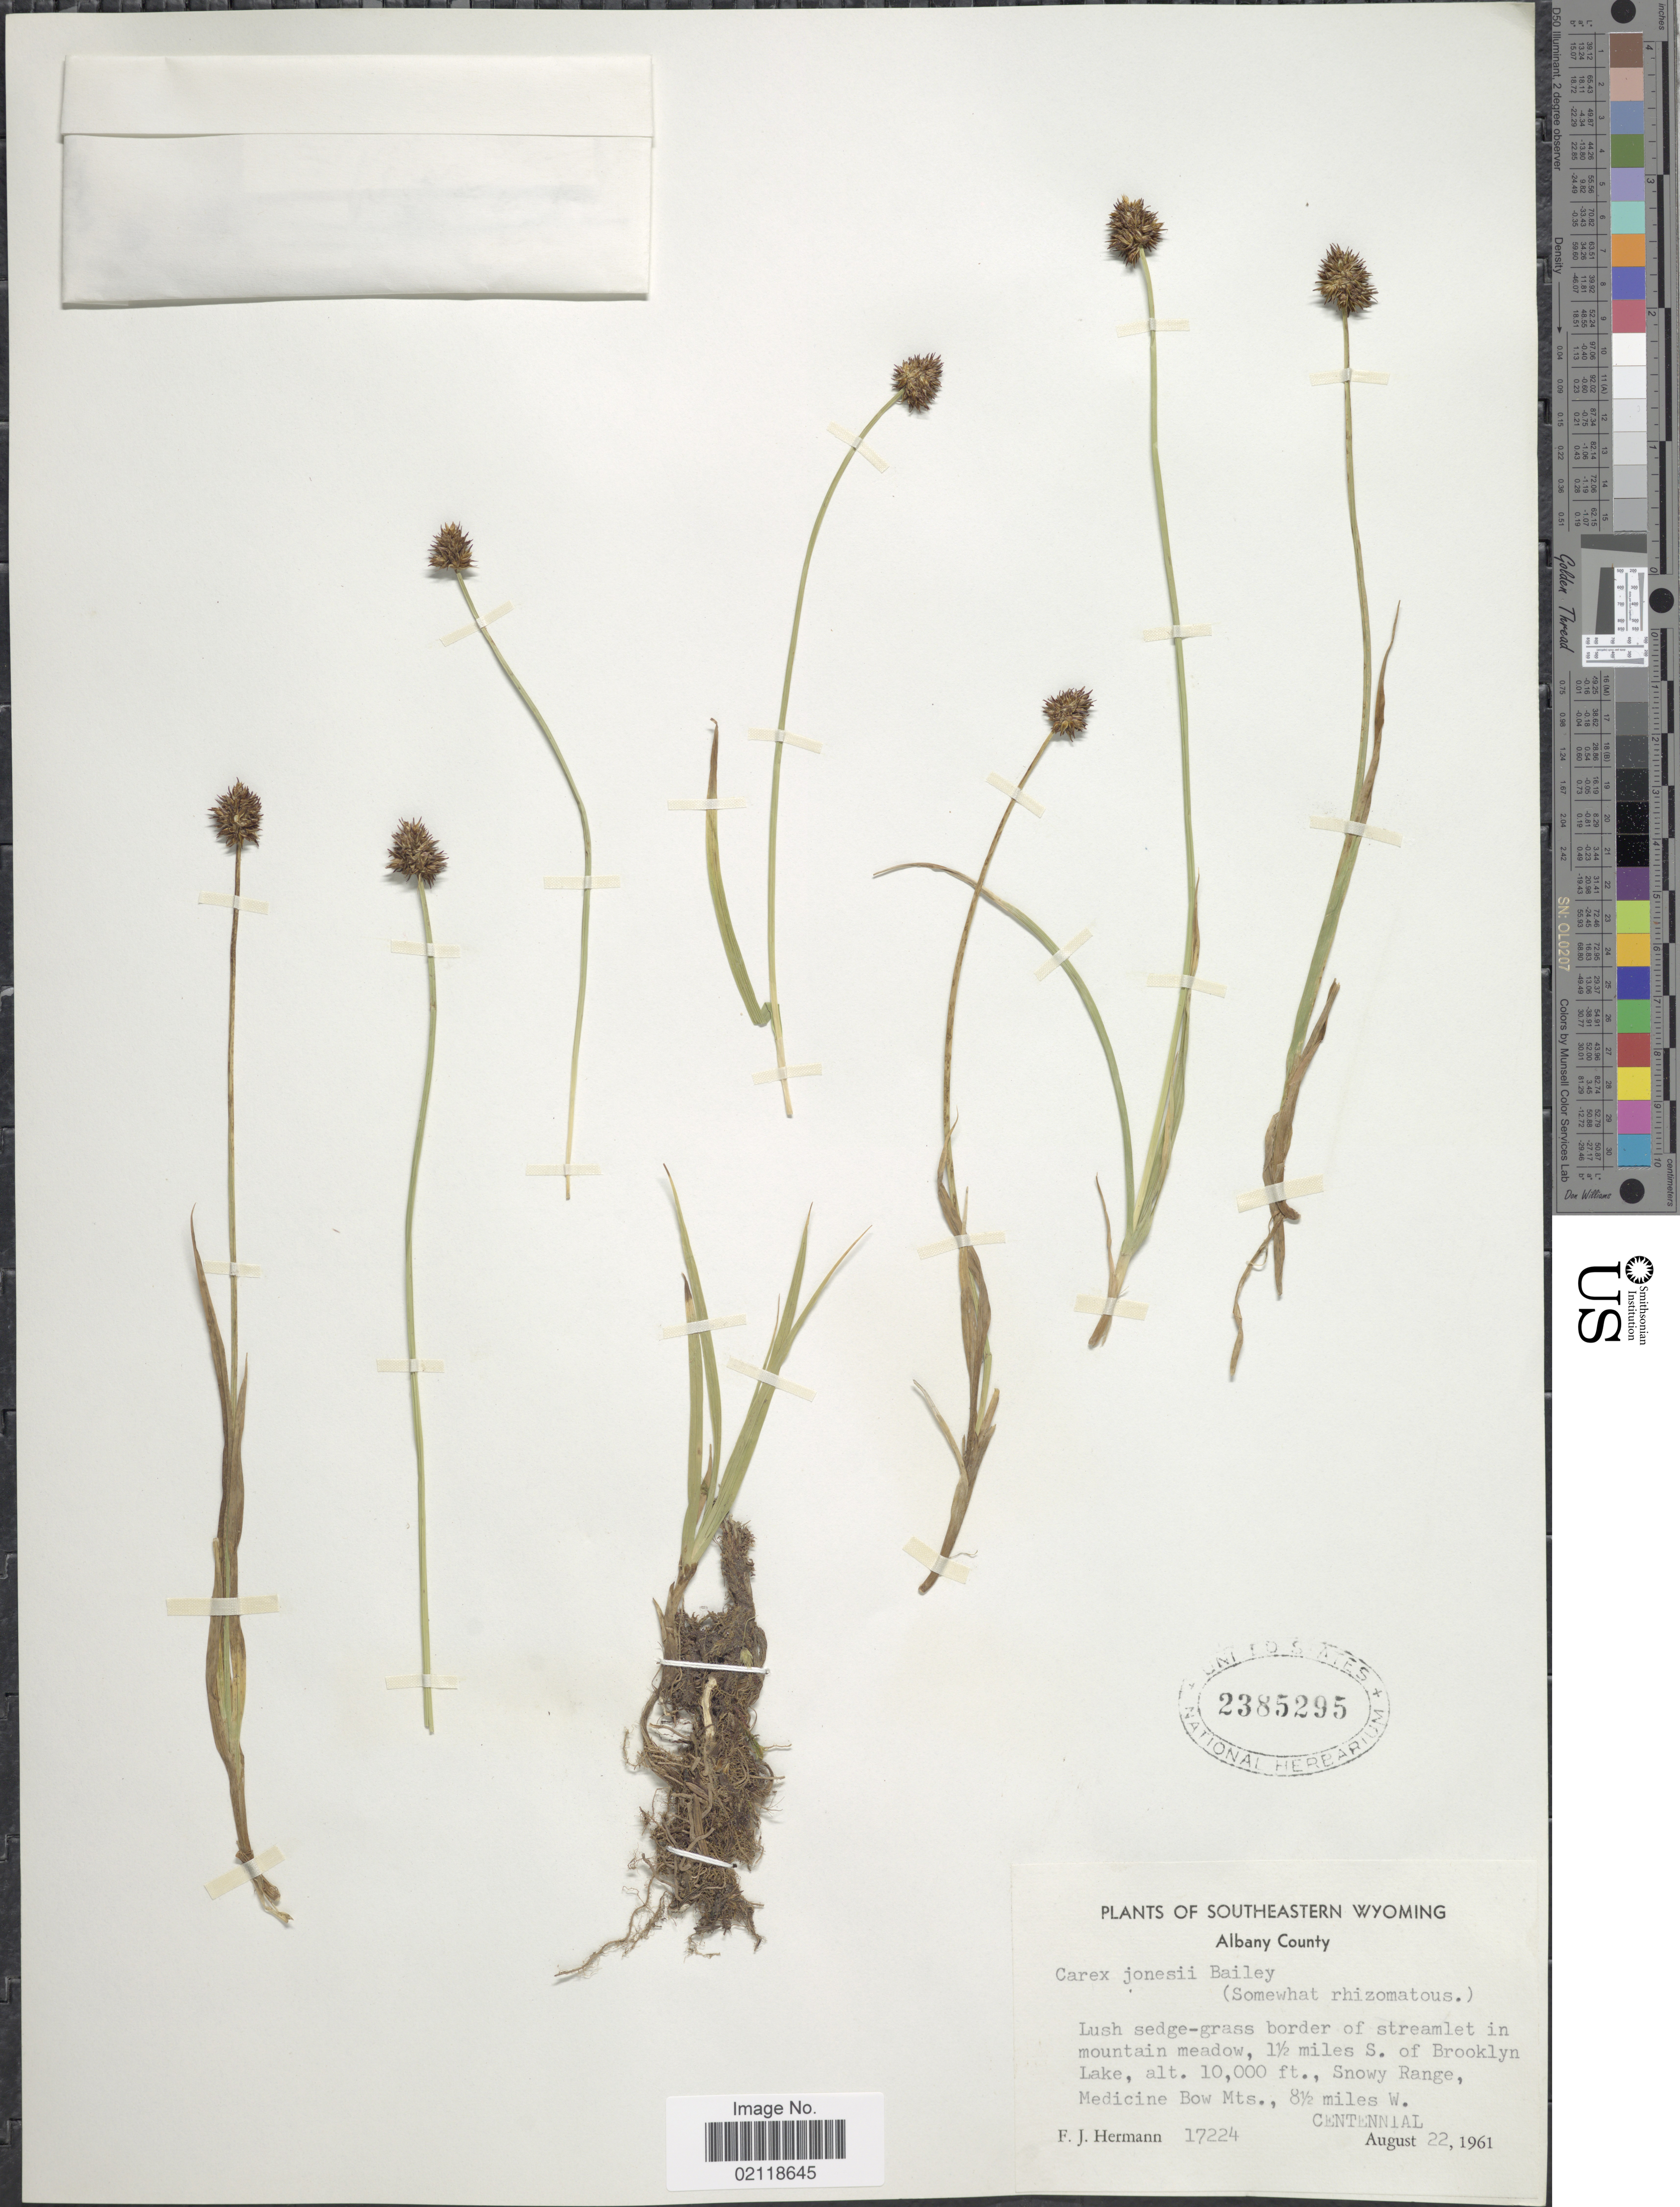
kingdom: Plantae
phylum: Tracheophyta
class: Liliopsida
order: Poales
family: Cyperaceae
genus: Carex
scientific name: Carex jonesii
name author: L.H. Bailey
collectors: F. J. Hermann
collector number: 17224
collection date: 1961-08-22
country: United States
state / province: Wyoming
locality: Southeastern Wyoming, Albany County, border of streamlet in mountain meadow, 1 1/2 miles S. of Brooklyn Lake, Snowy Range, Medicine Bow Mts., 8 1/2 miles W. Centennial.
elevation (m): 3048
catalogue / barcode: US 2385295